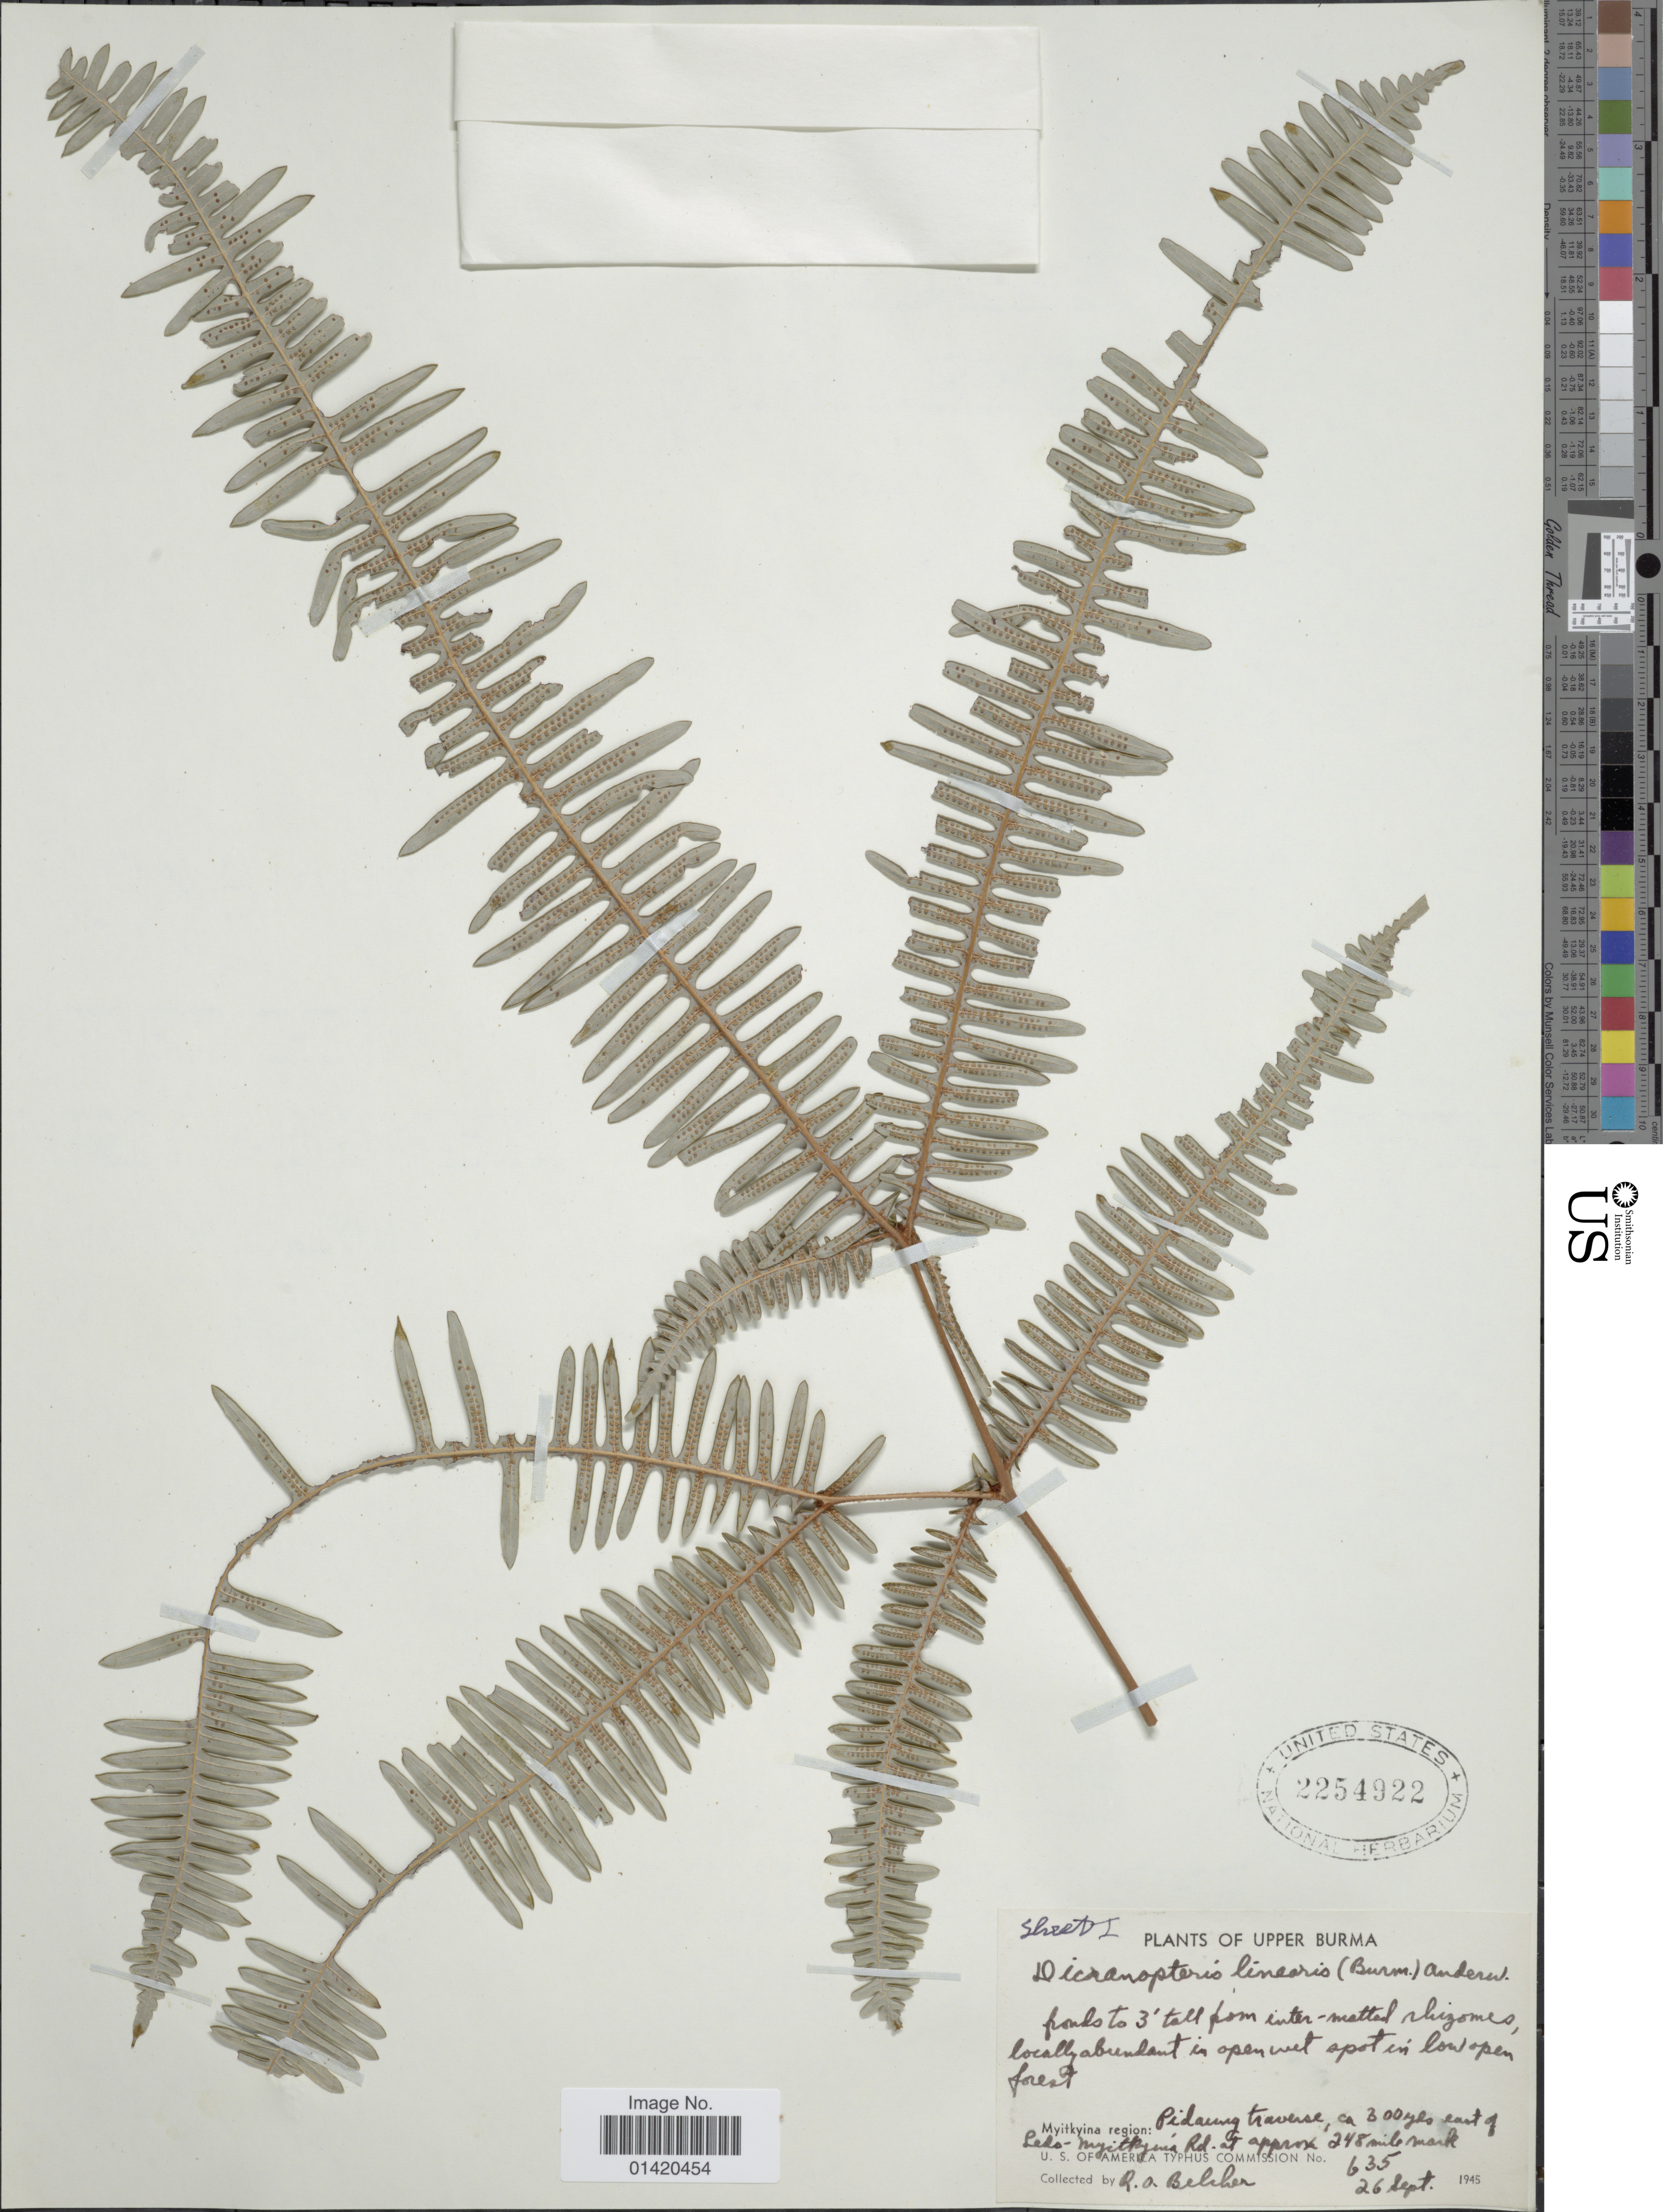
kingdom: Plantae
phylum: Tracheophyta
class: Polypodiopsida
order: Gleicheniales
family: Gleicheniaceae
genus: Dicranopteris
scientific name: Dicranopteris linearis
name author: (Burm. f.) Underw.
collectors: R. Belcher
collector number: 635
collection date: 1945-09-26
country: Myanmar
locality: Upper Burma, Myitkynia region: Pidaung traverse, ca 300 [illegible text] east of Laldo-Myitkynia Rd at approx 248 mile mark[interpreted]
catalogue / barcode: US 2254922